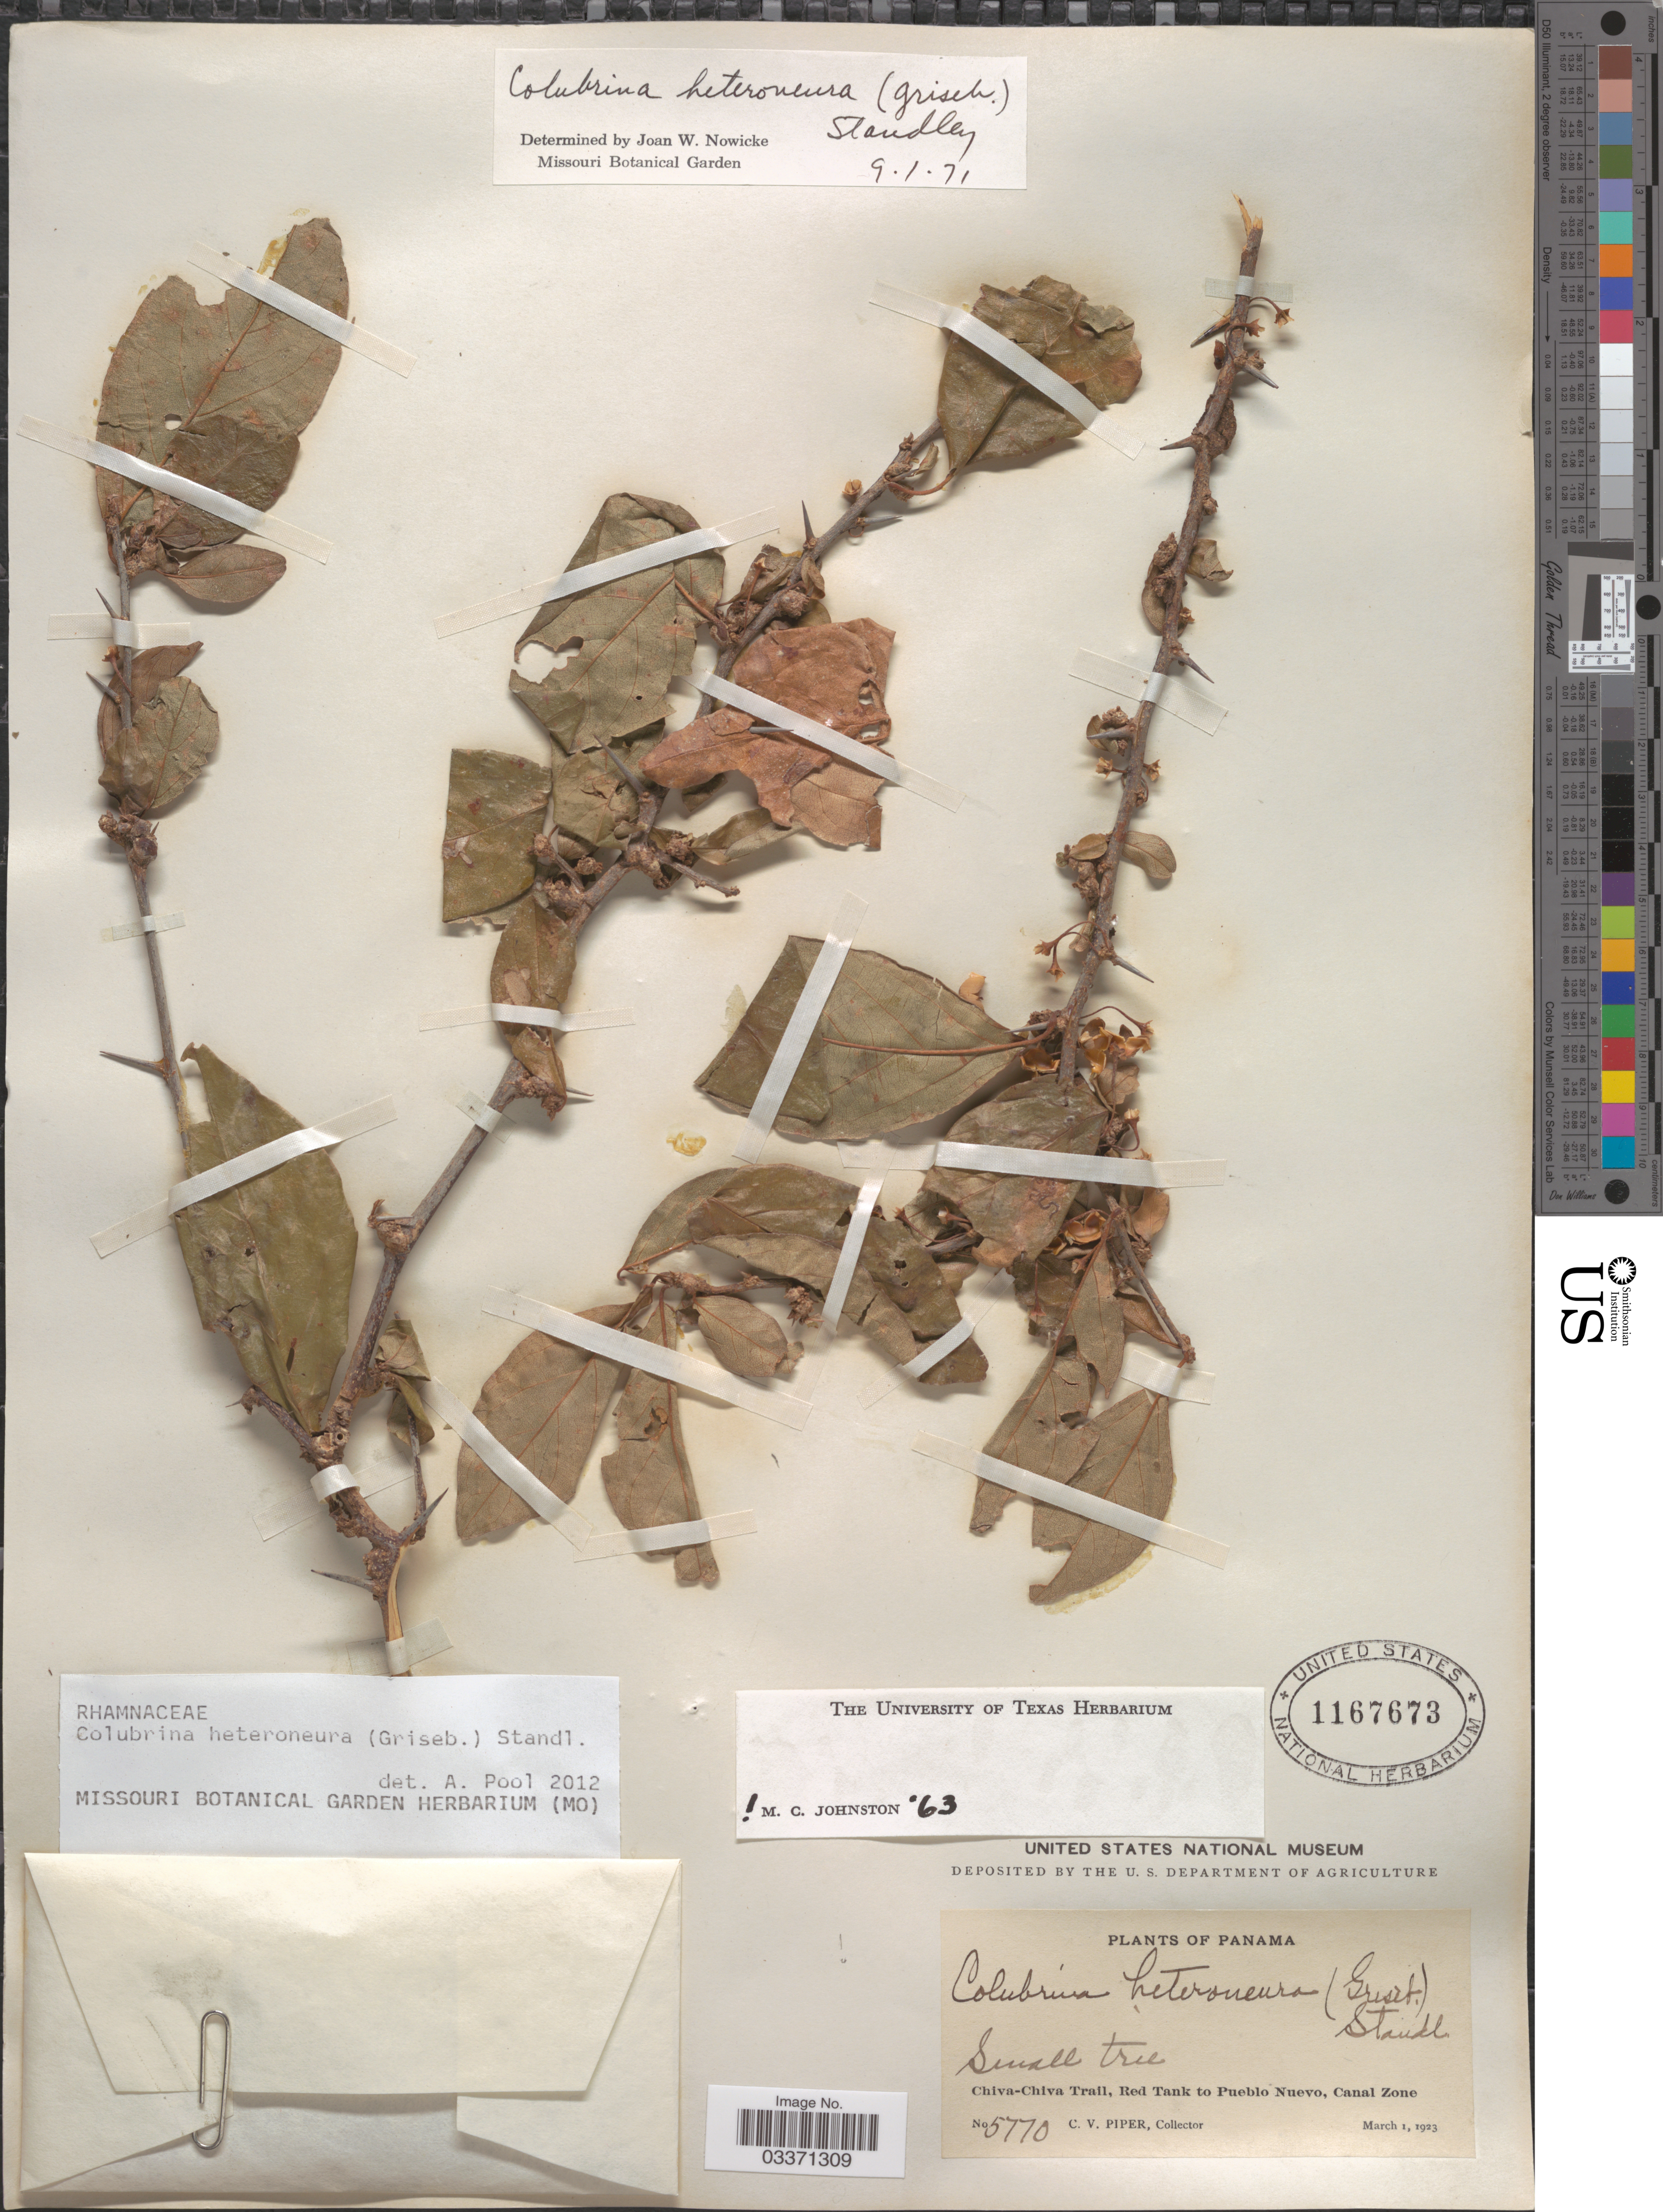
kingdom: Plantae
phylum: Tracheophyta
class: Magnoliopsida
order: Rosales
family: Rhamnaceae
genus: Colubrina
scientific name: Colubrina heteroneura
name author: (Griseb.) Standl.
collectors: C. V. Piper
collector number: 5770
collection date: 1923-03-01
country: Panama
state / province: Panamá / Panamá Oeste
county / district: Canal Zone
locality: Chiva-Chiva Trail, Red Tank to Pueblo Nuevo.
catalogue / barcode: US 1167673